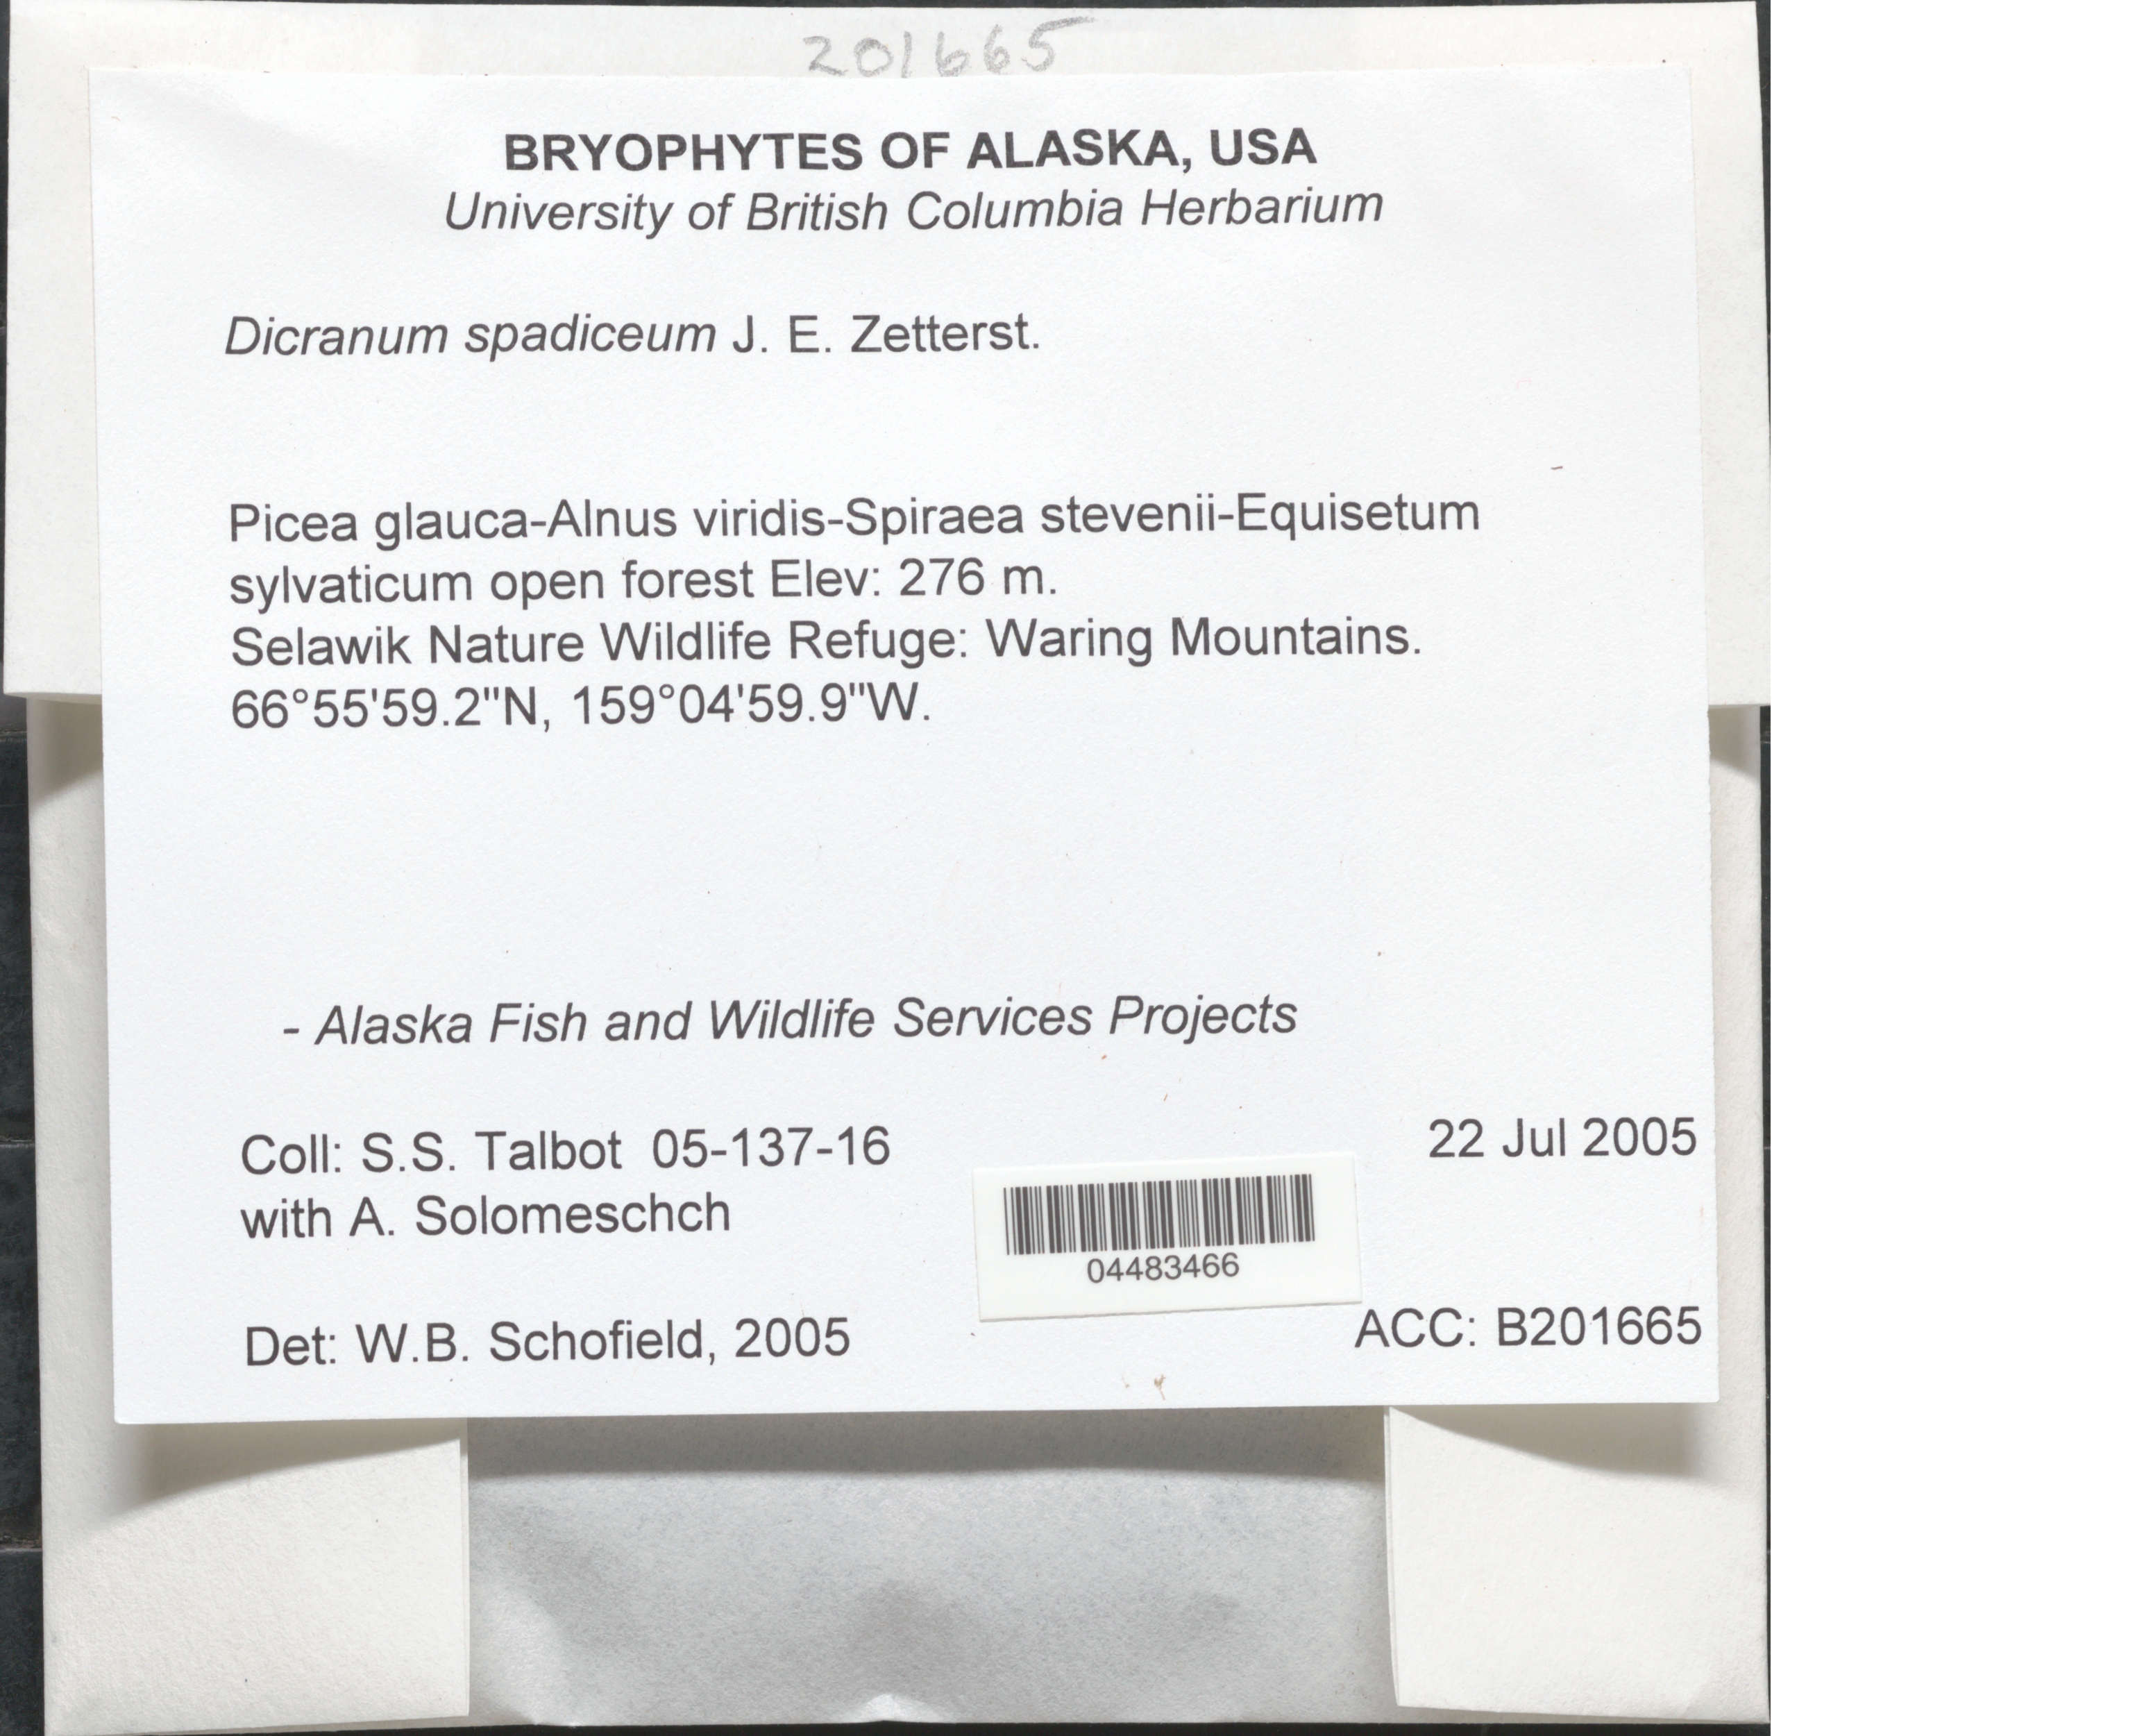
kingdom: Plantae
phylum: Bryophyta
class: Bryopsida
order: Dicranales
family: Dicranaceae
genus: Dicranum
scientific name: Dicranum spadiceum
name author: J.E. Zetterst.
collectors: S. S. Talbot & A. Solomeshch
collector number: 05-137-16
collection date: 2005-07-22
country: United States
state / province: Alaska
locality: Selawik Nature Wildlife Refuge: Waring Mountains.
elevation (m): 276